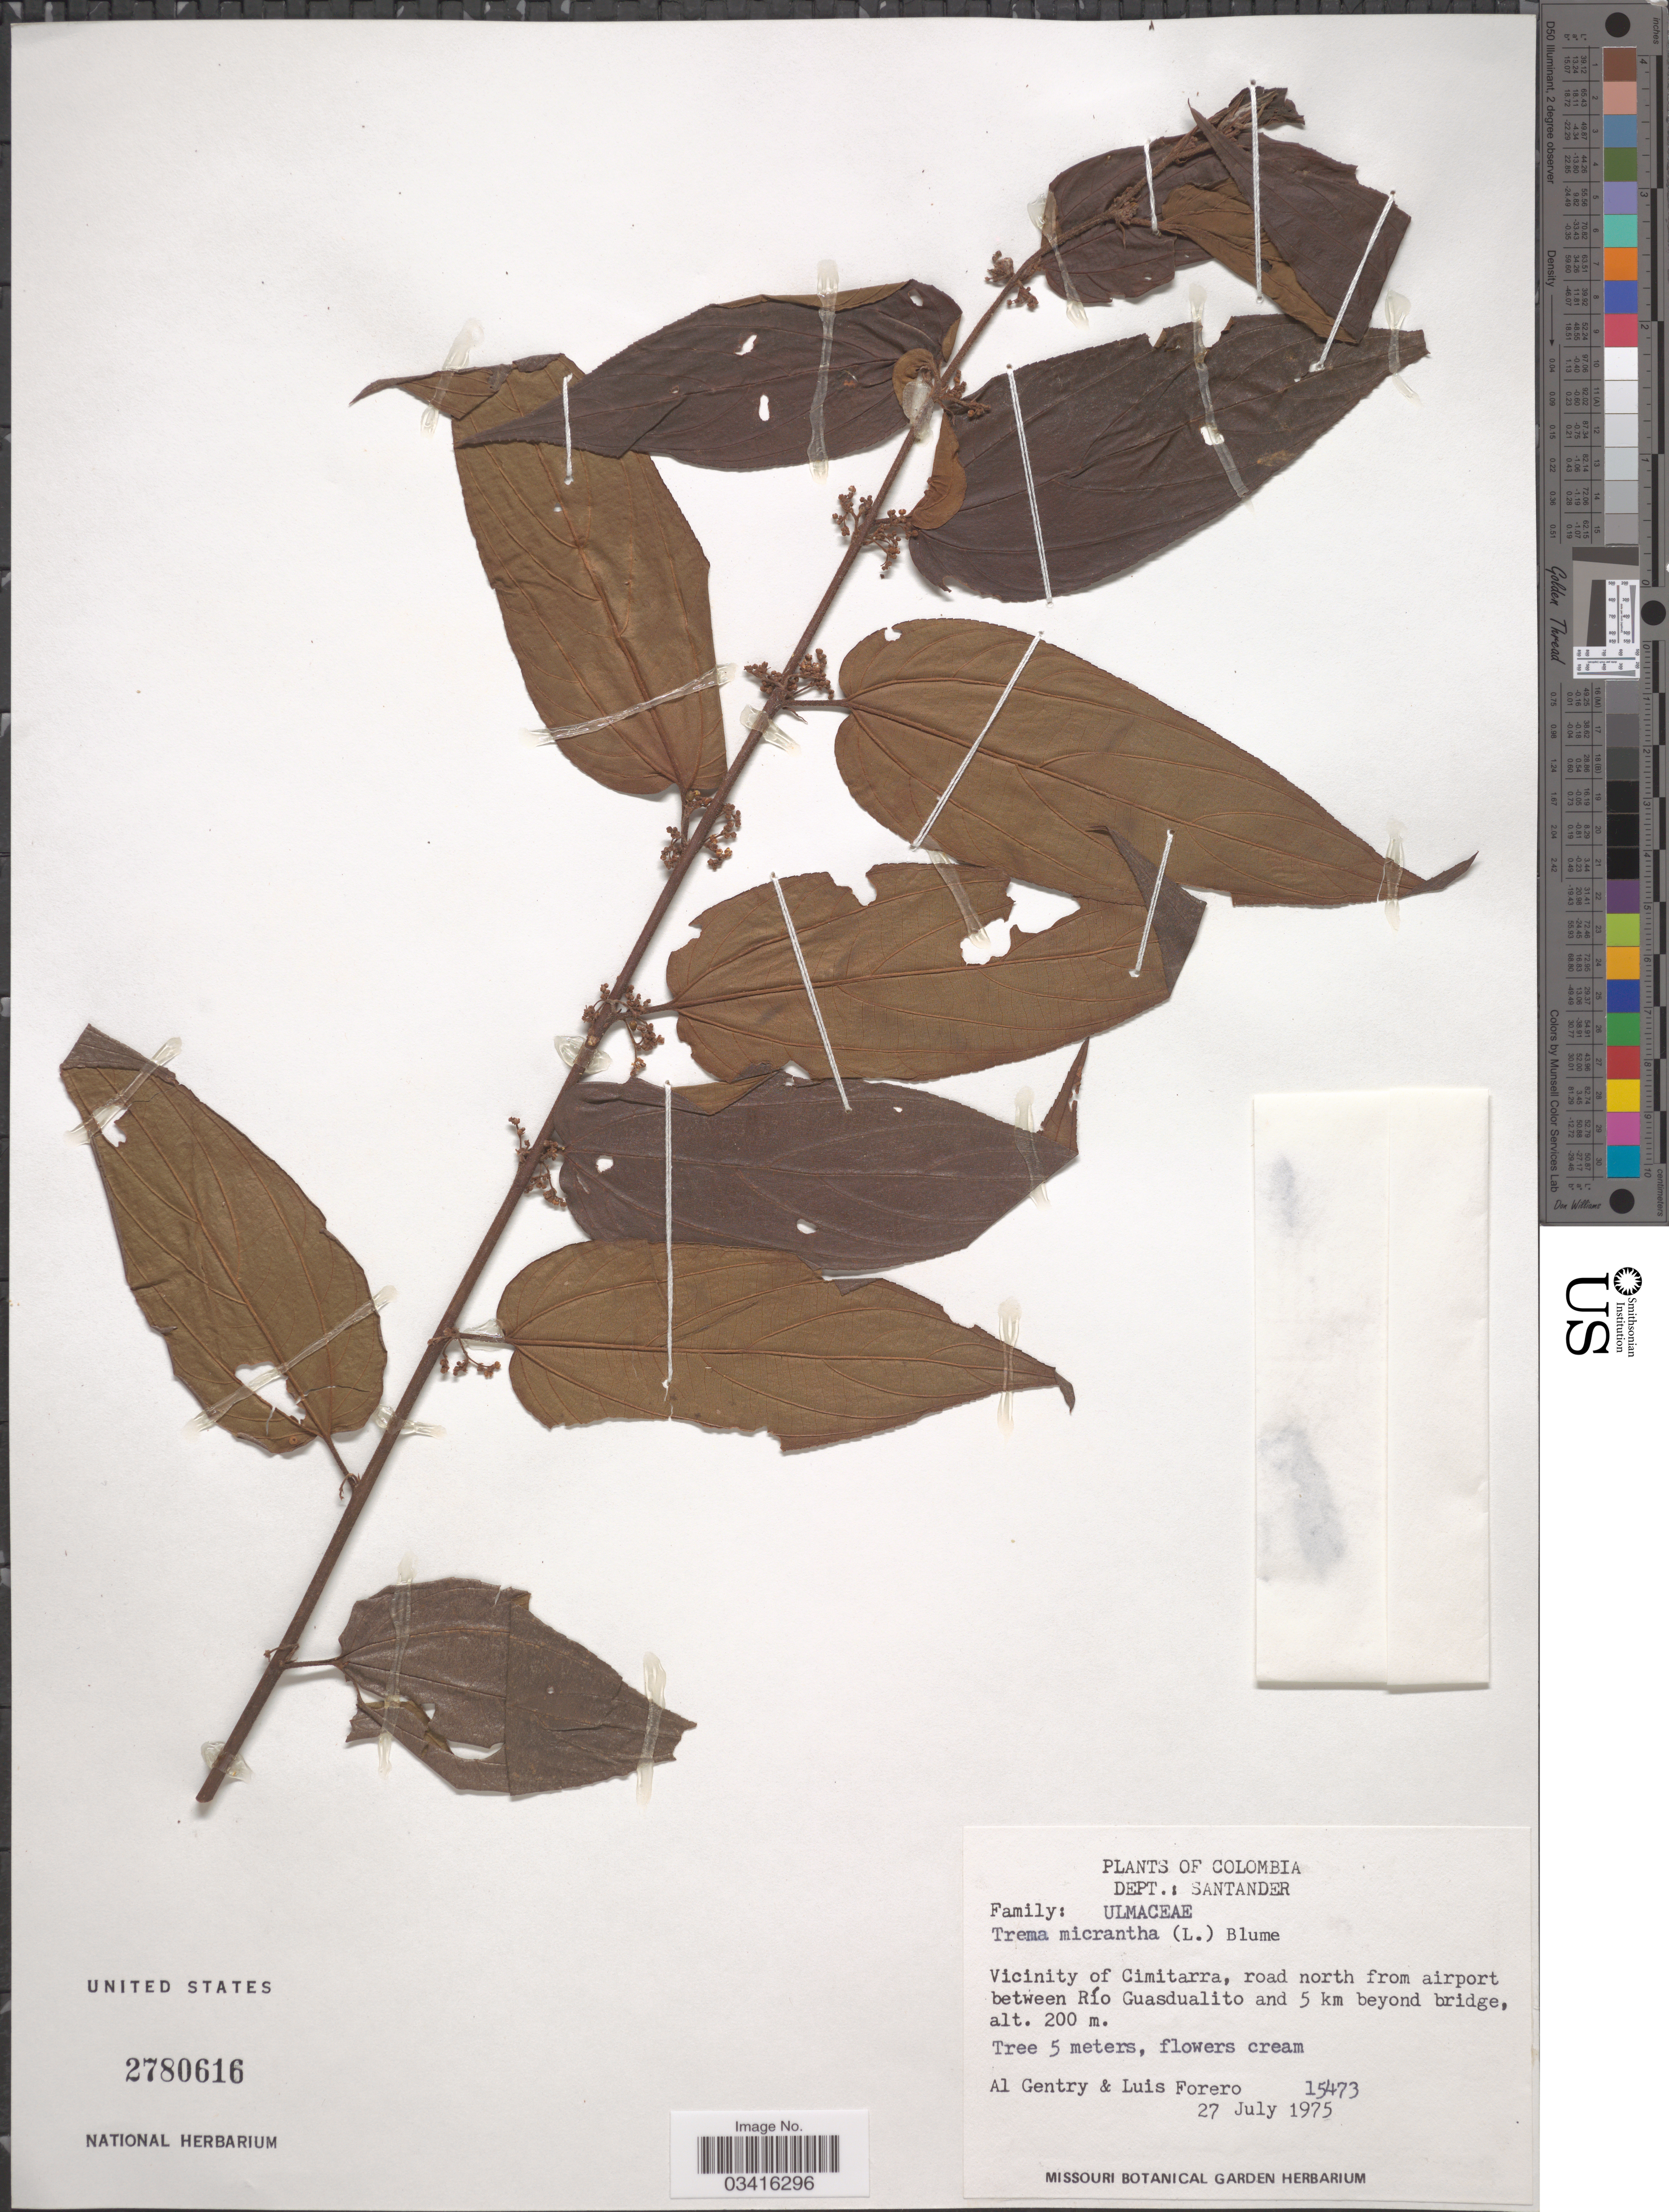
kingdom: Plantae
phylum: Tracheophyta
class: Magnoliopsida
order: Rosales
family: Cannabaceae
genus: Trema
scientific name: Trema micranthum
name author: (L.) Blume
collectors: A. H. Gentry & L. Forero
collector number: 15473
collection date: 1975-07-27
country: Colombia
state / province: Santander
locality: Dept.: Santander. Vicinity of Cimitarra, road north from airport between Río Guasdualito and 5 km beyond bridge.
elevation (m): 200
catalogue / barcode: US 2780616